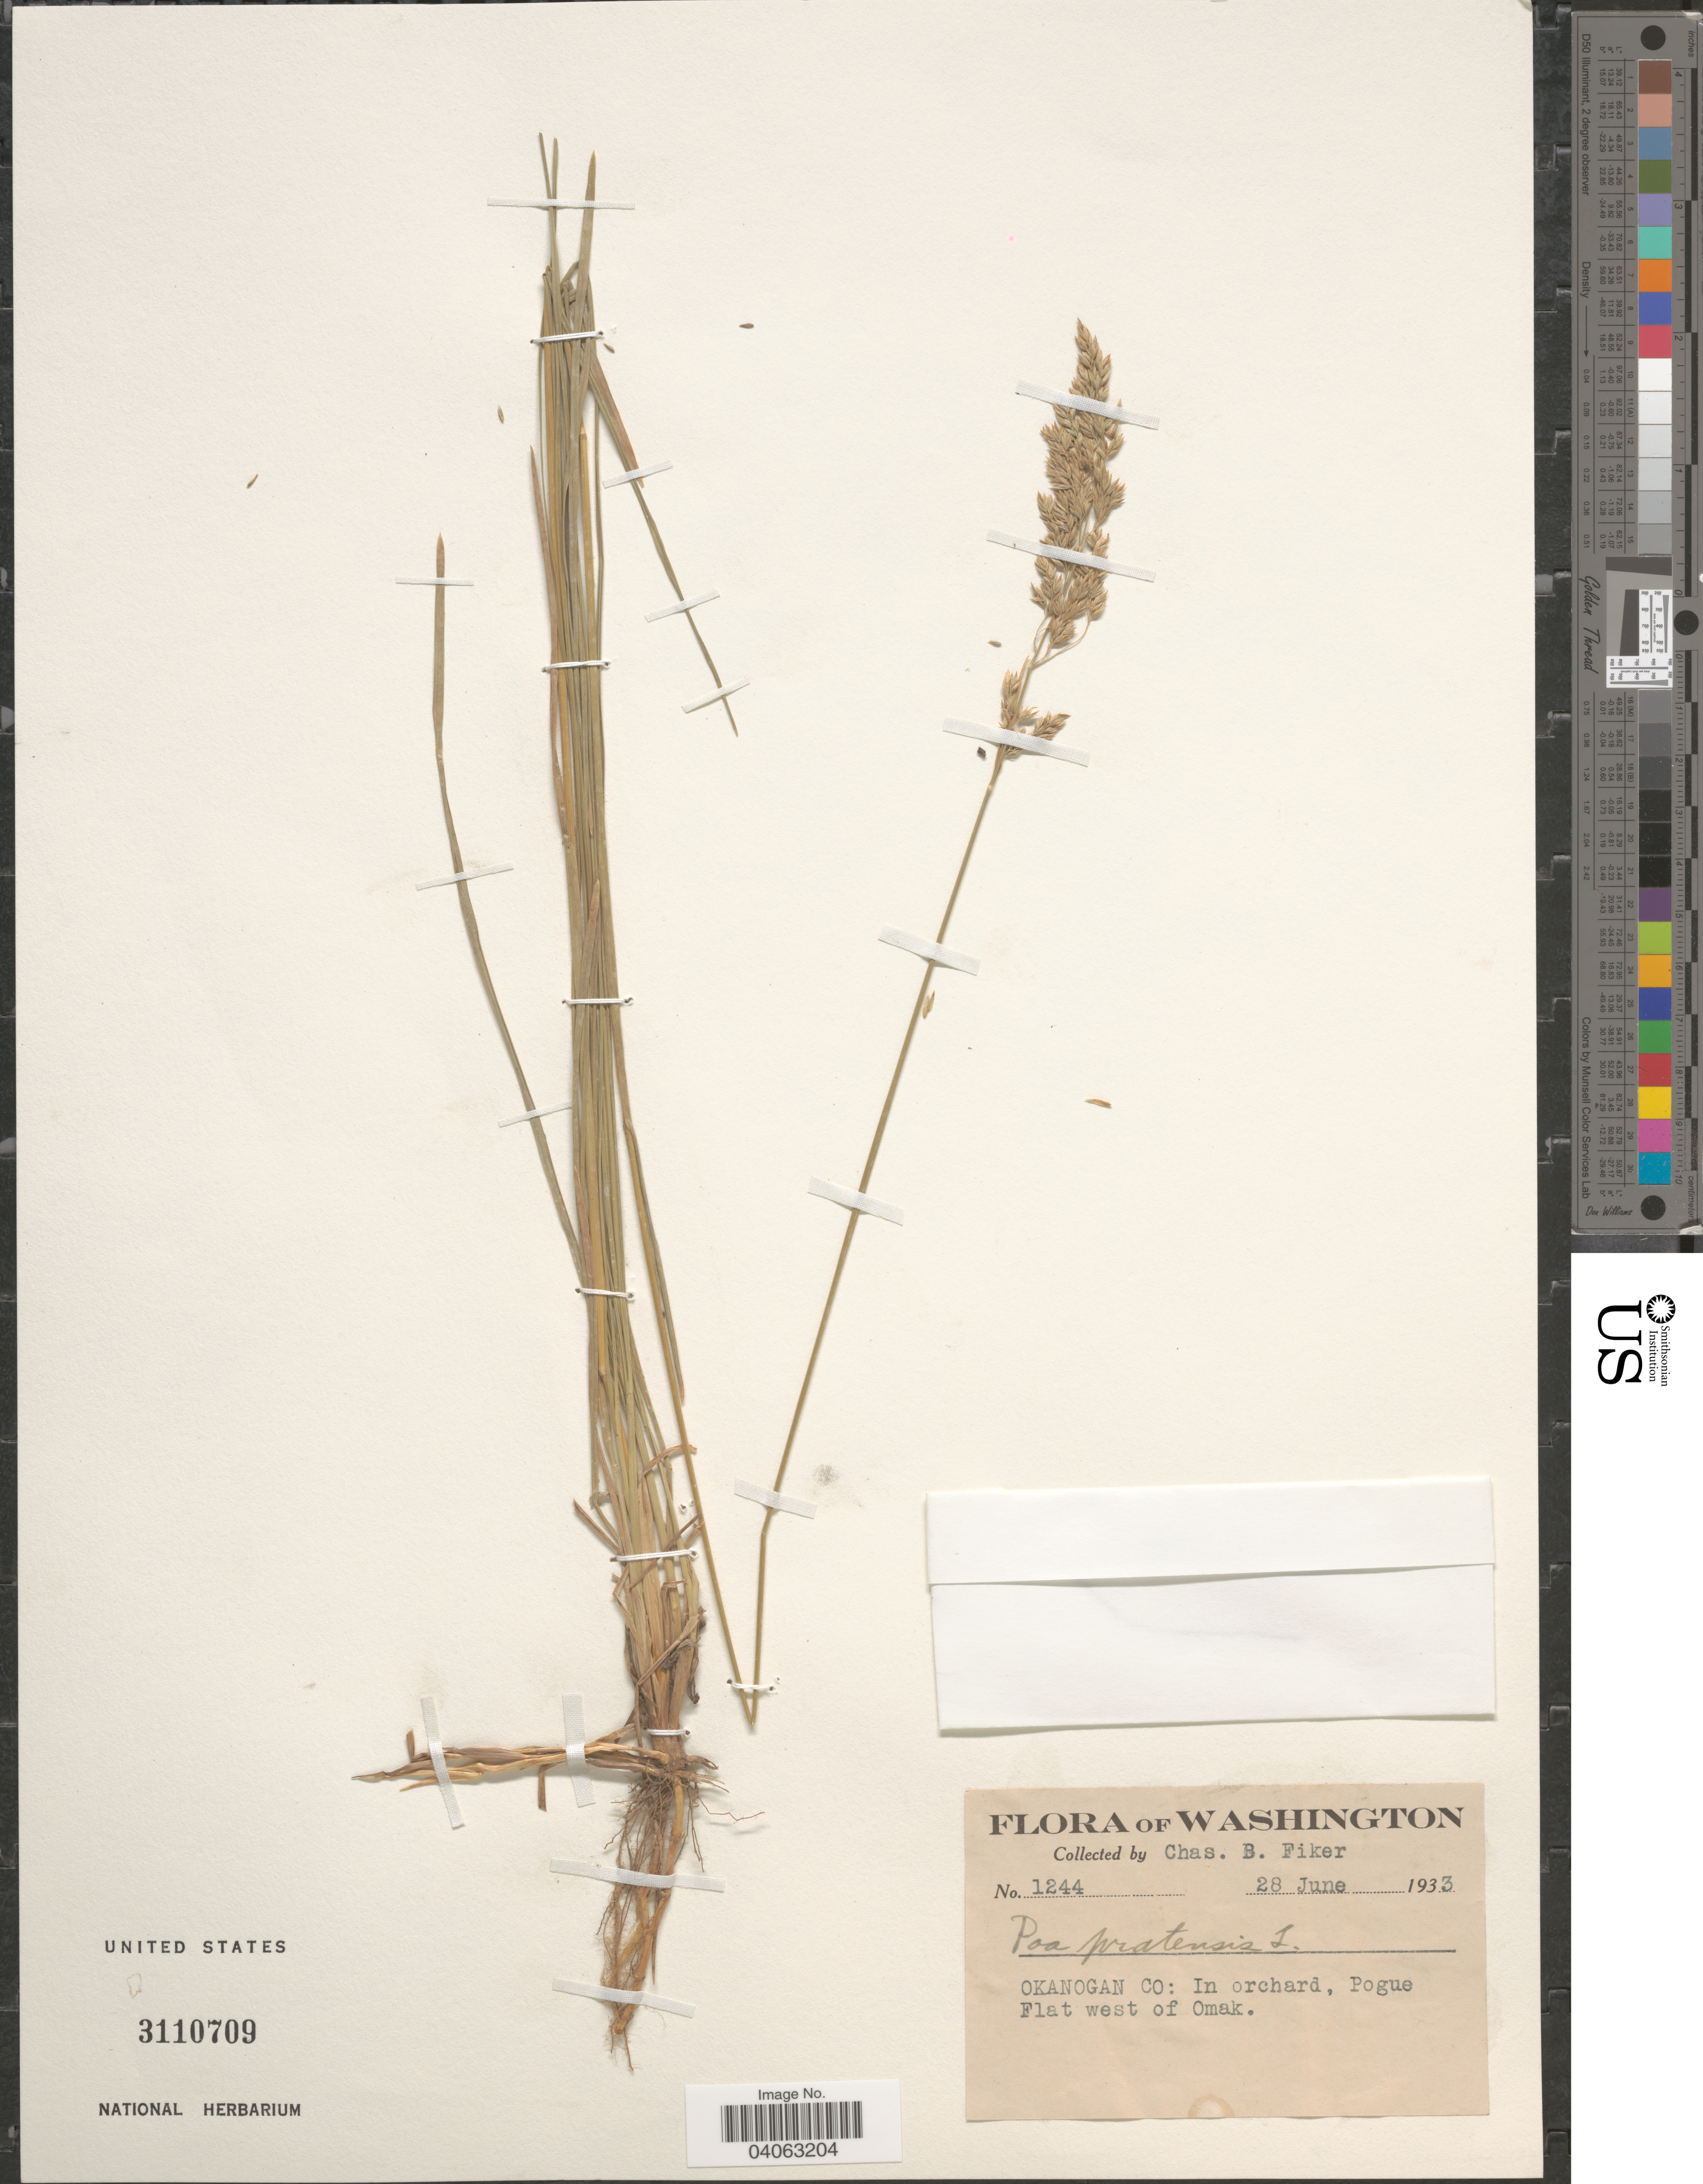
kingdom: Plantae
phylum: Tracheophyta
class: Liliopsida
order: Poales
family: Poaceae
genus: Poa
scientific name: Poa pratensis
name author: L.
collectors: C. Fiker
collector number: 1244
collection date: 1933-06-28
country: United States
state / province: Washington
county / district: Okanogan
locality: Okanogan Co: In orchard, Pogue Flat west of Omak.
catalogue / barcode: US 3110709